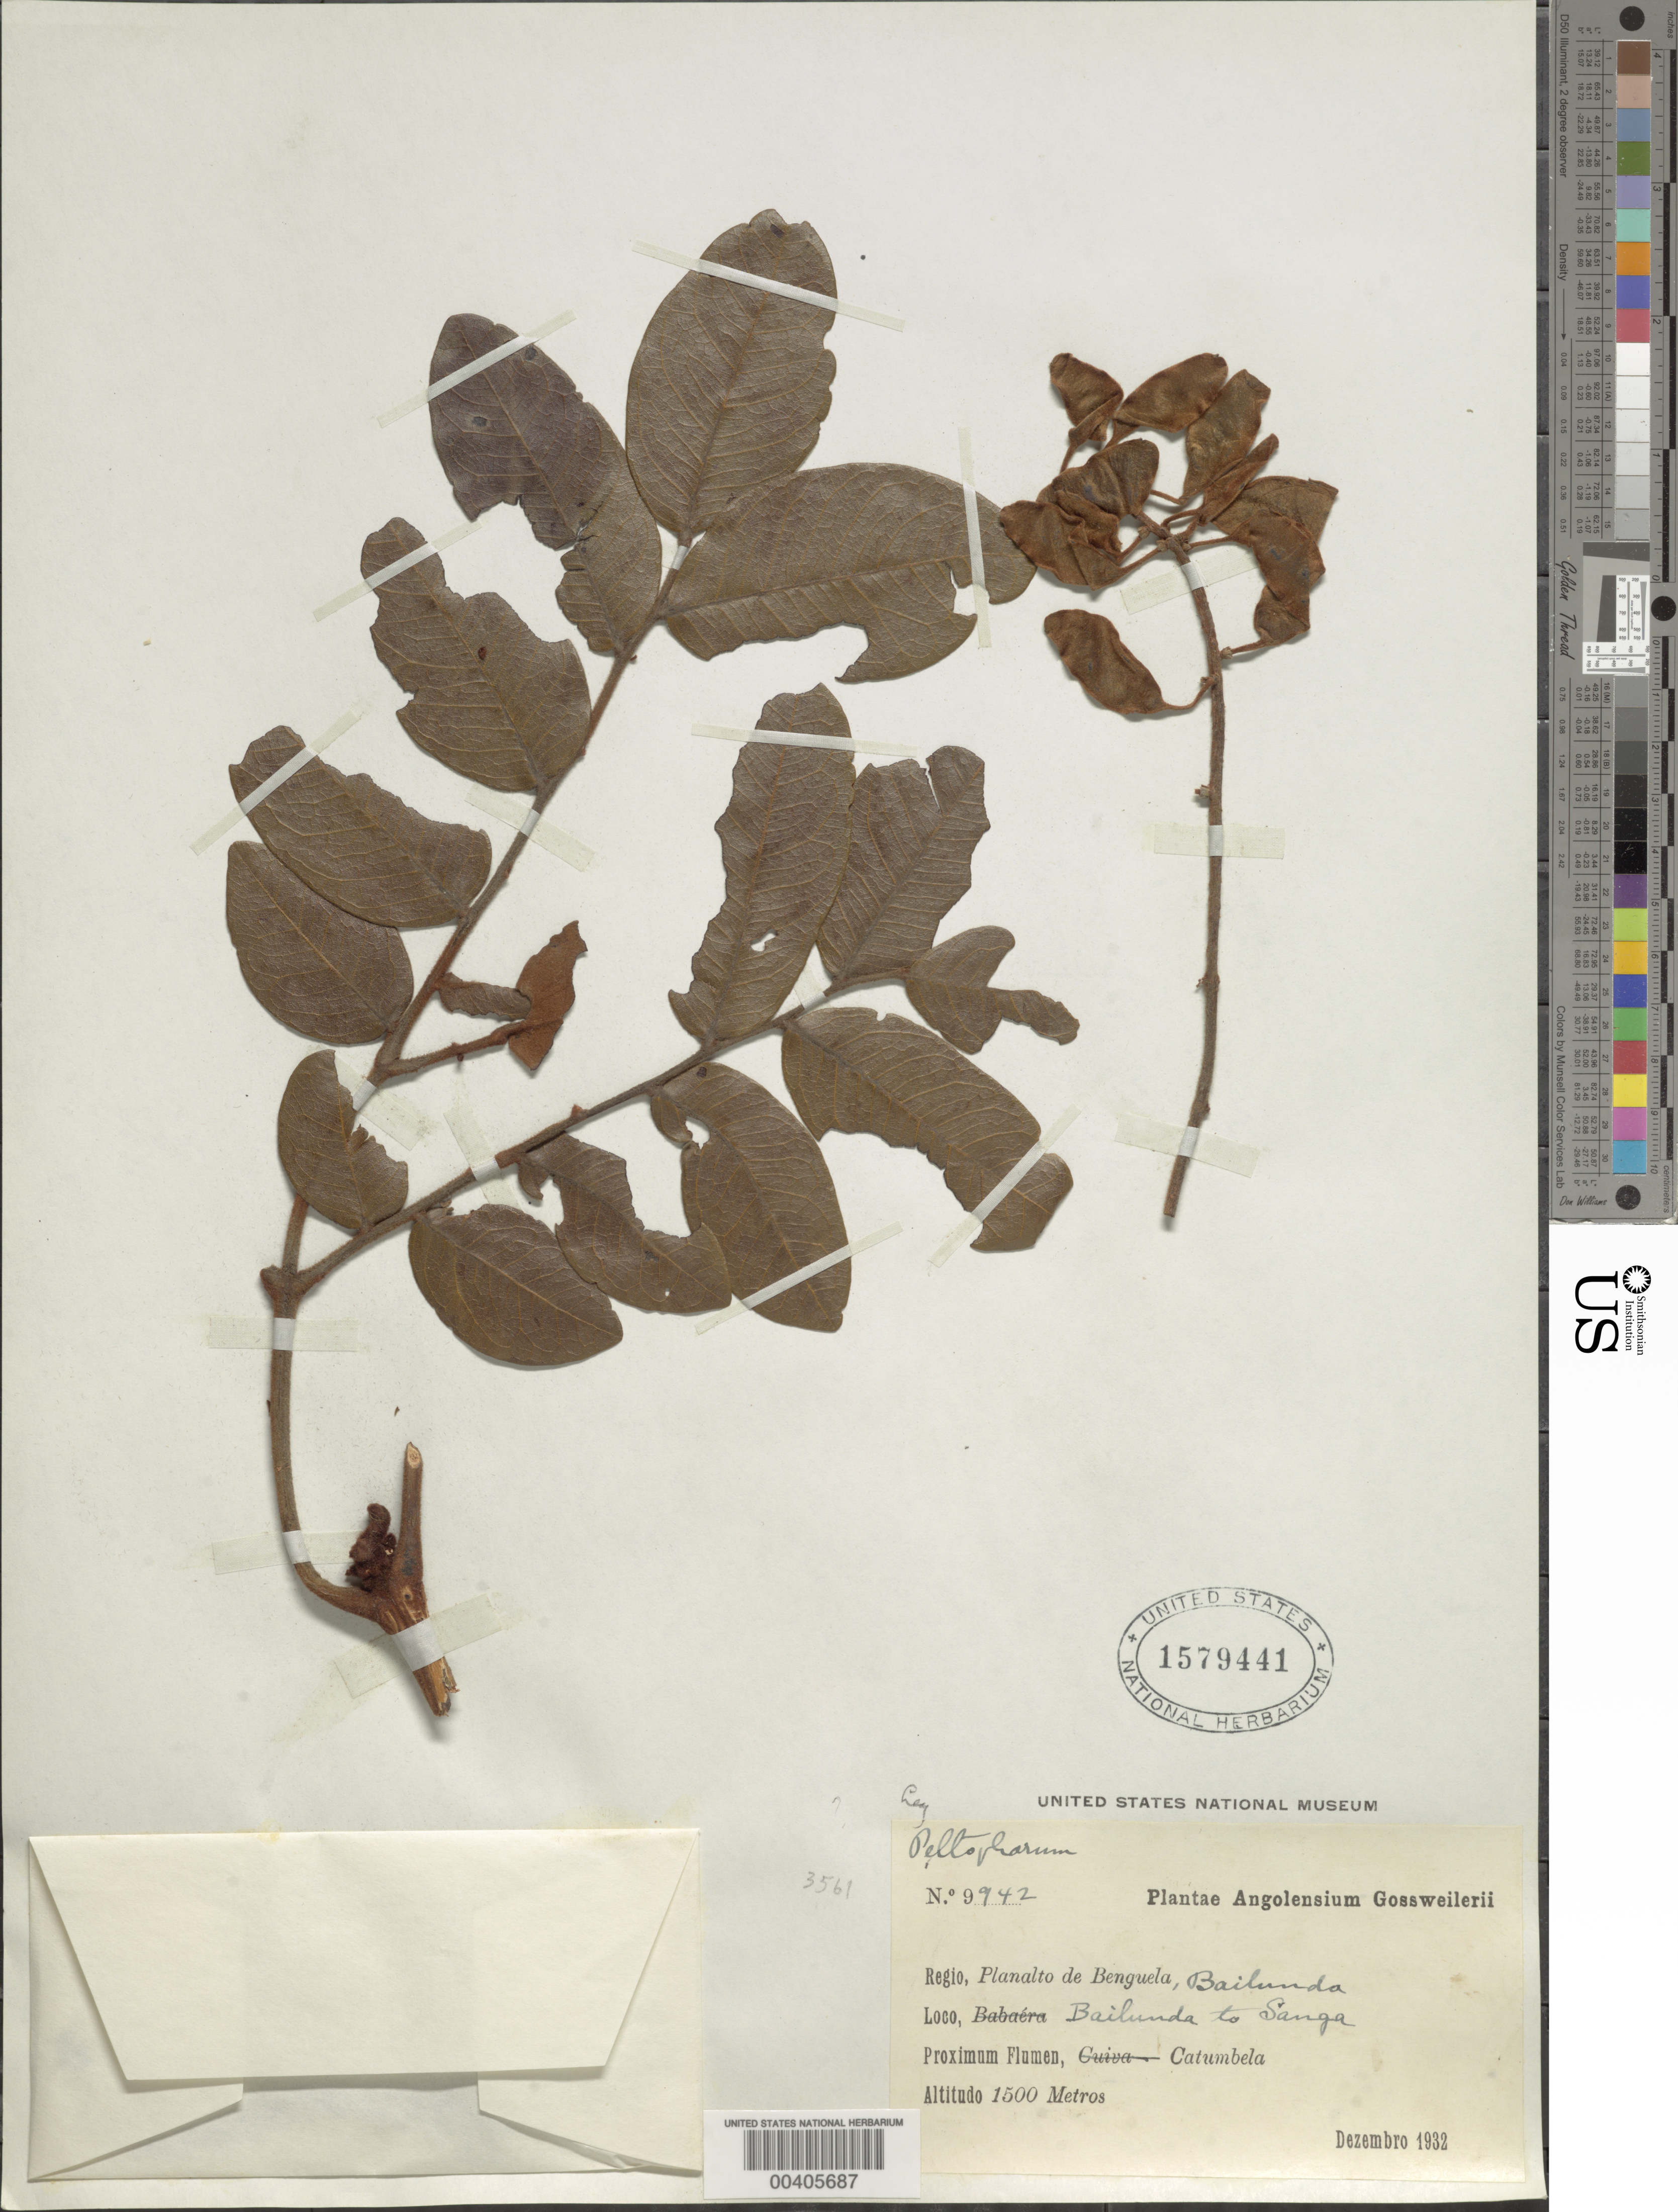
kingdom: Plantae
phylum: Tracheophyta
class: Magnoliopsida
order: Fabales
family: Fabaceae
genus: Peltophorum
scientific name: Peltophorum sp.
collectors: J. Gossweiler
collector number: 9942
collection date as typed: Dec 1932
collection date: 1932-12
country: Angola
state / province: Benguela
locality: Bailunda to Sanga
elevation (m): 1500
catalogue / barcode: US 1579441